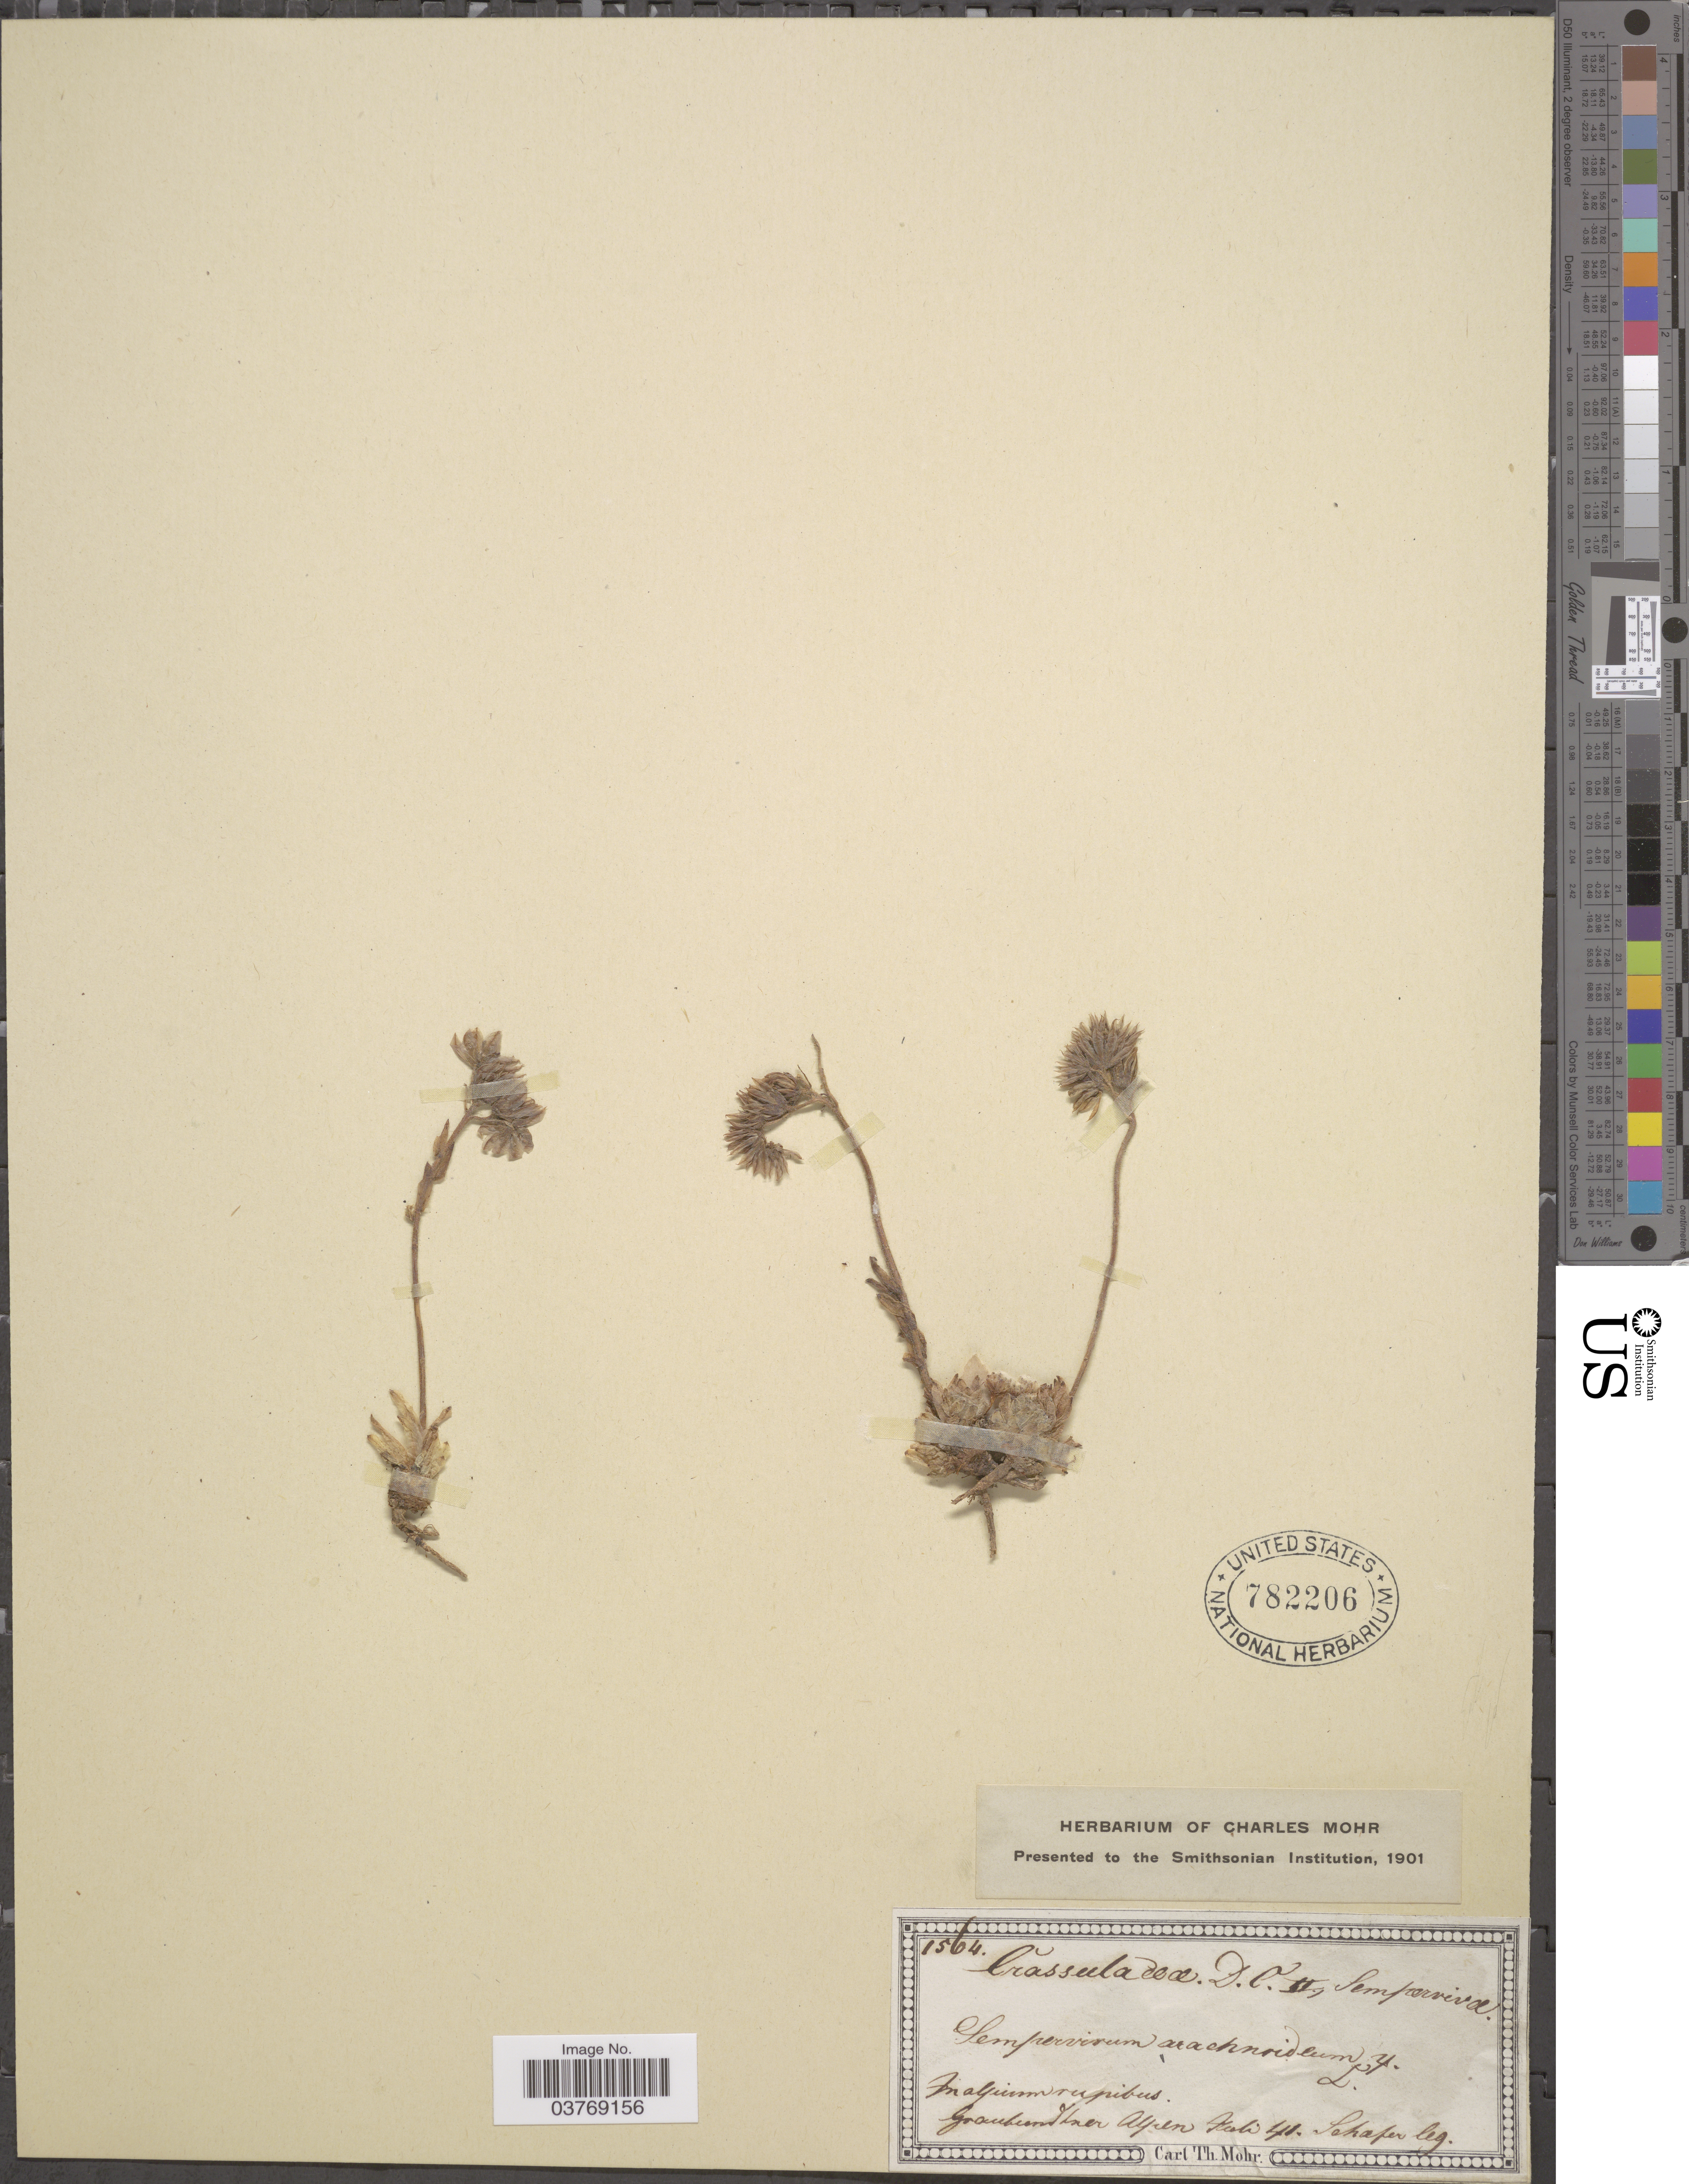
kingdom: Plantae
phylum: Tracheophyta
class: Magnoliopsida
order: Saxifragales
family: Crassulaceae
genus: Sempervivum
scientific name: Sempervivum arachnoideum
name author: L.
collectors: -. Schafer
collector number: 1564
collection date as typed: Transcribed d/m/y: /7/41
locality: In alpium rupibus. Granbundenter* Alpen.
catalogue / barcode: US 782206